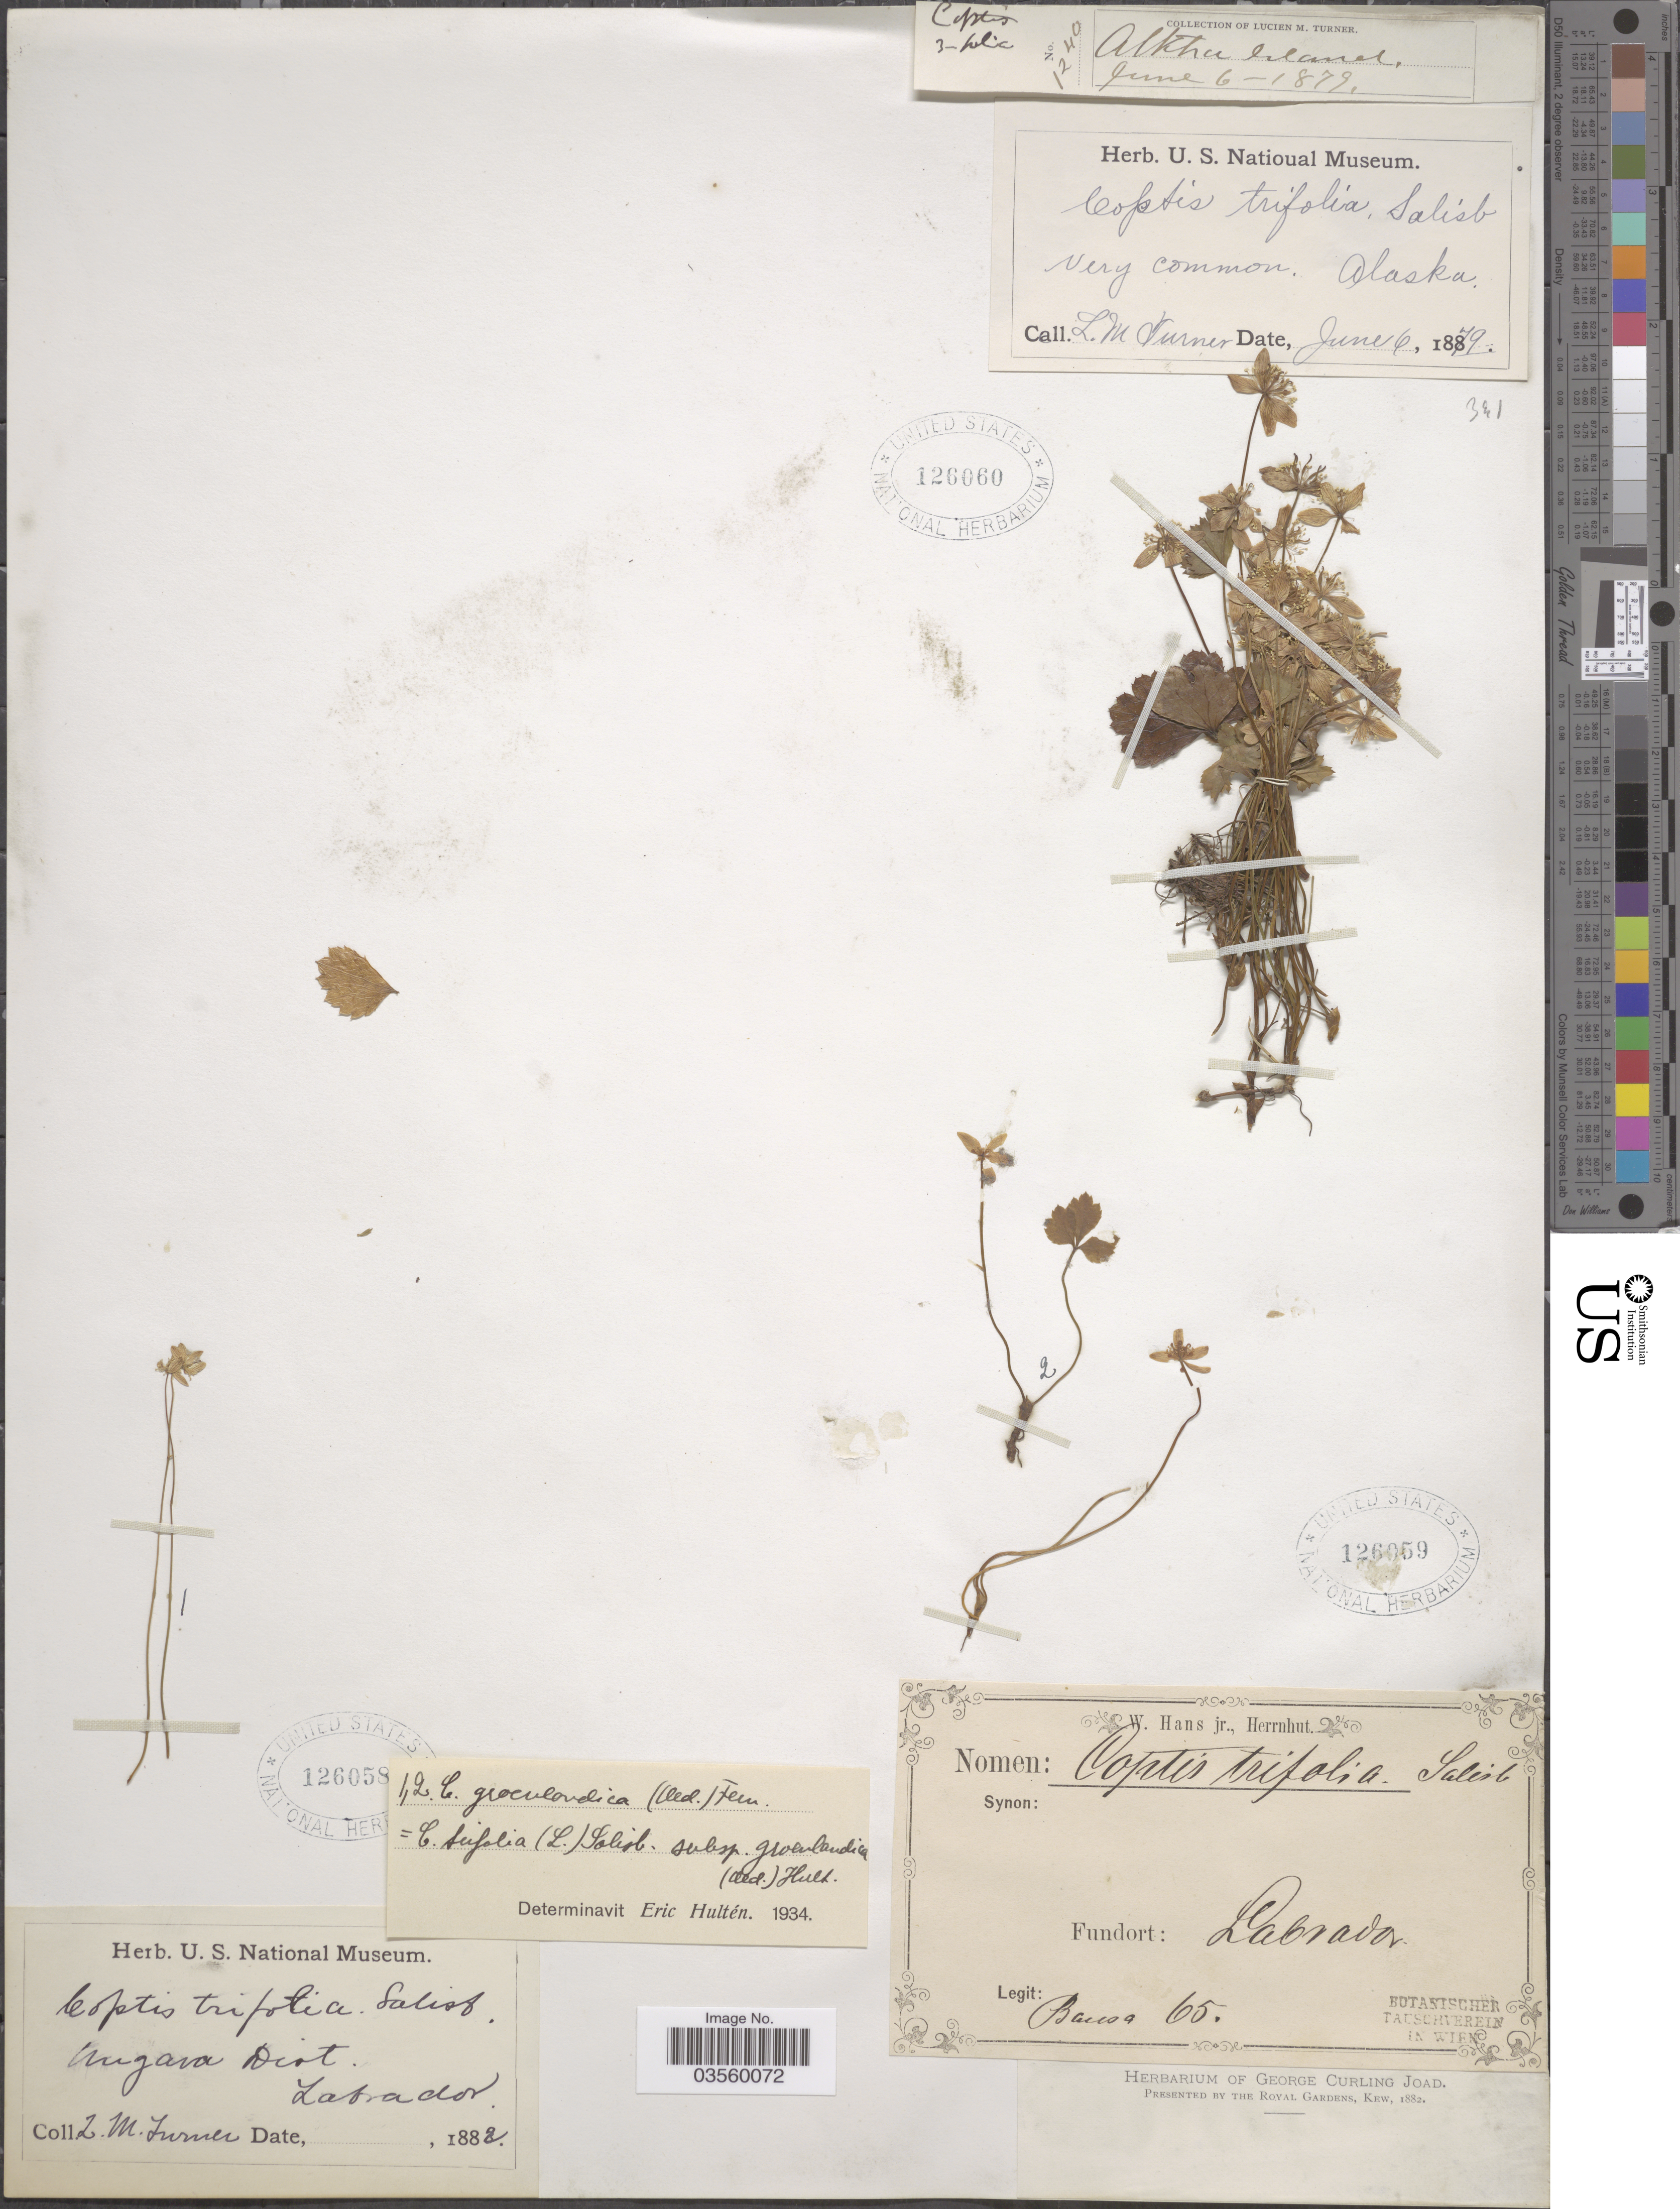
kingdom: Plantae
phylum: Tracheophyta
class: Magnoliopsida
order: Ranunculales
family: Ranunculaceae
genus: Coptis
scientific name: Coptis trifolia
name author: (L.) Salisb.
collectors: Bausa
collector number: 65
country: Canada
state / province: Newfoundland and Labrador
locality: Labrador.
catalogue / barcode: US 126059